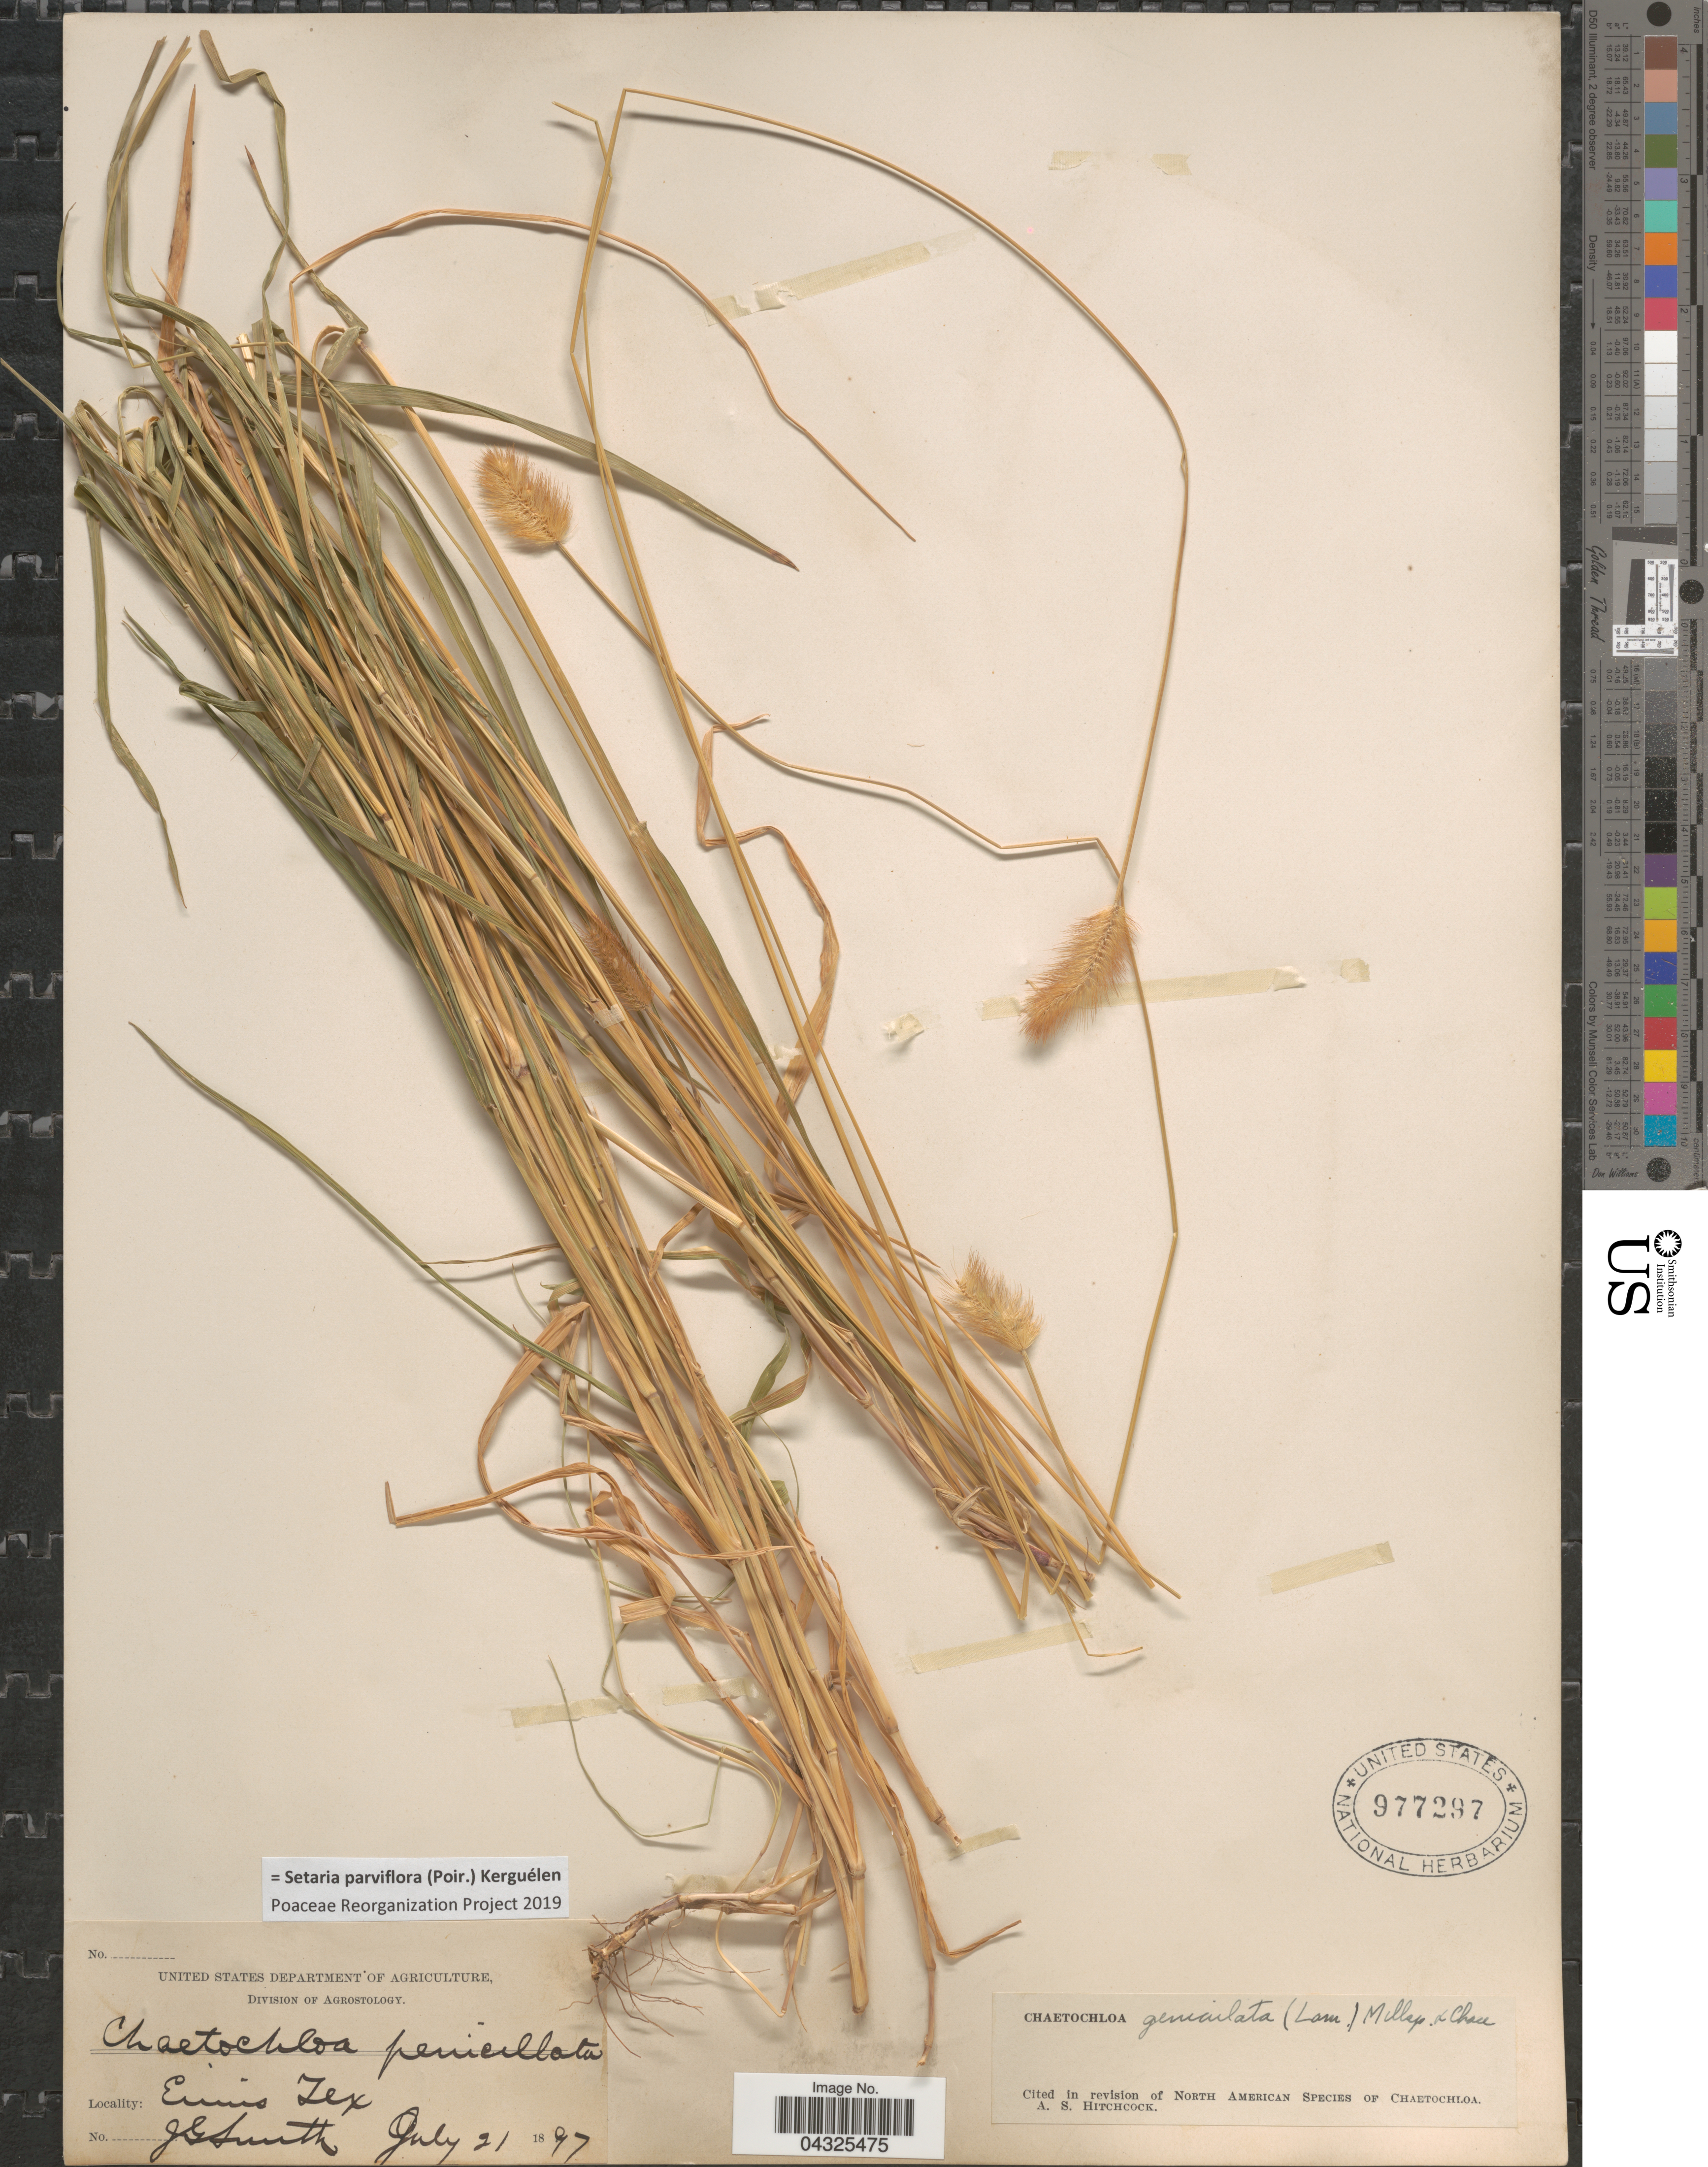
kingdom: Plantae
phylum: Tracheophyta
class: Liliopsida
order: Poales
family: Poaceae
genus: Setaria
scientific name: Setaria parviflora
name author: (Poir.) Kerguélen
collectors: J. G. Smith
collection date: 1897-07-21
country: United States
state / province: Texas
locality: Ennis.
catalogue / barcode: US 977297